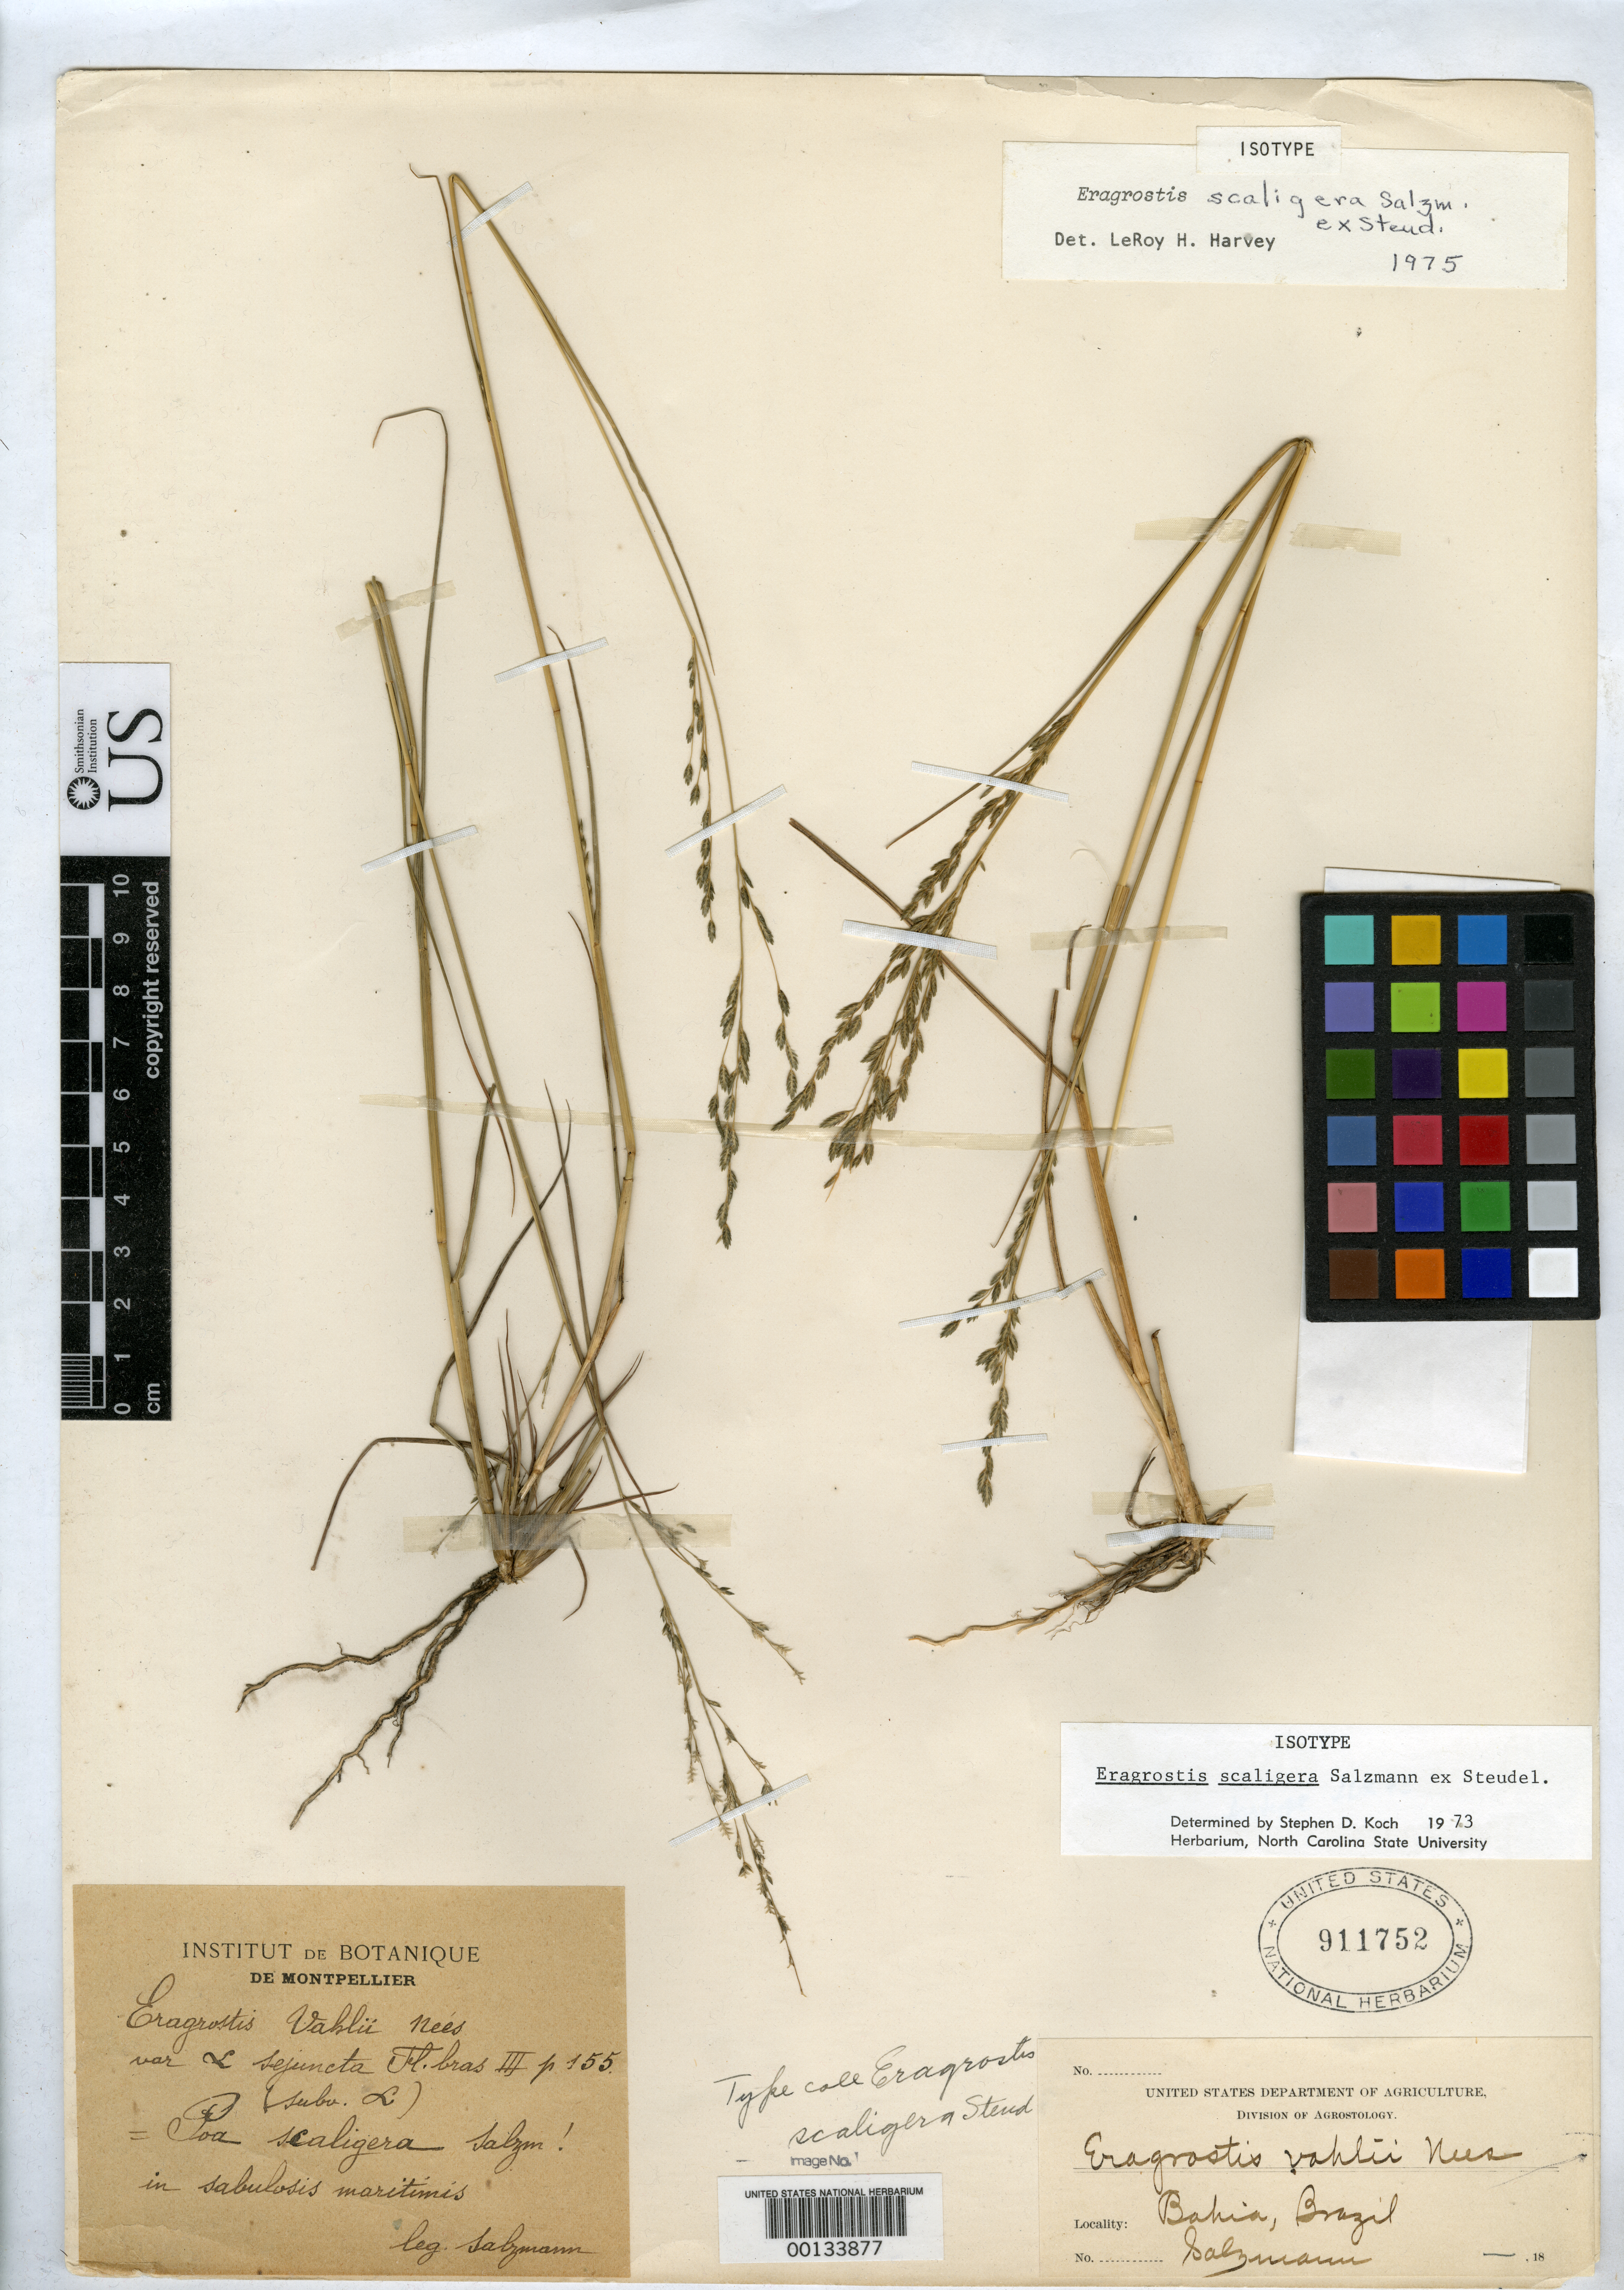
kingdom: Plantae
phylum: Tracheophyta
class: Liliopsida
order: Poales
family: Poaceae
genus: Eragrostis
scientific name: Eragrostis scaligera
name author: Salzm. ex Steud.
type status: Isotype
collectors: P. Salzmann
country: Brazil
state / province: Bahia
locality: North of Esplanda city on road to Jaquera.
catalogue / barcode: US 911752